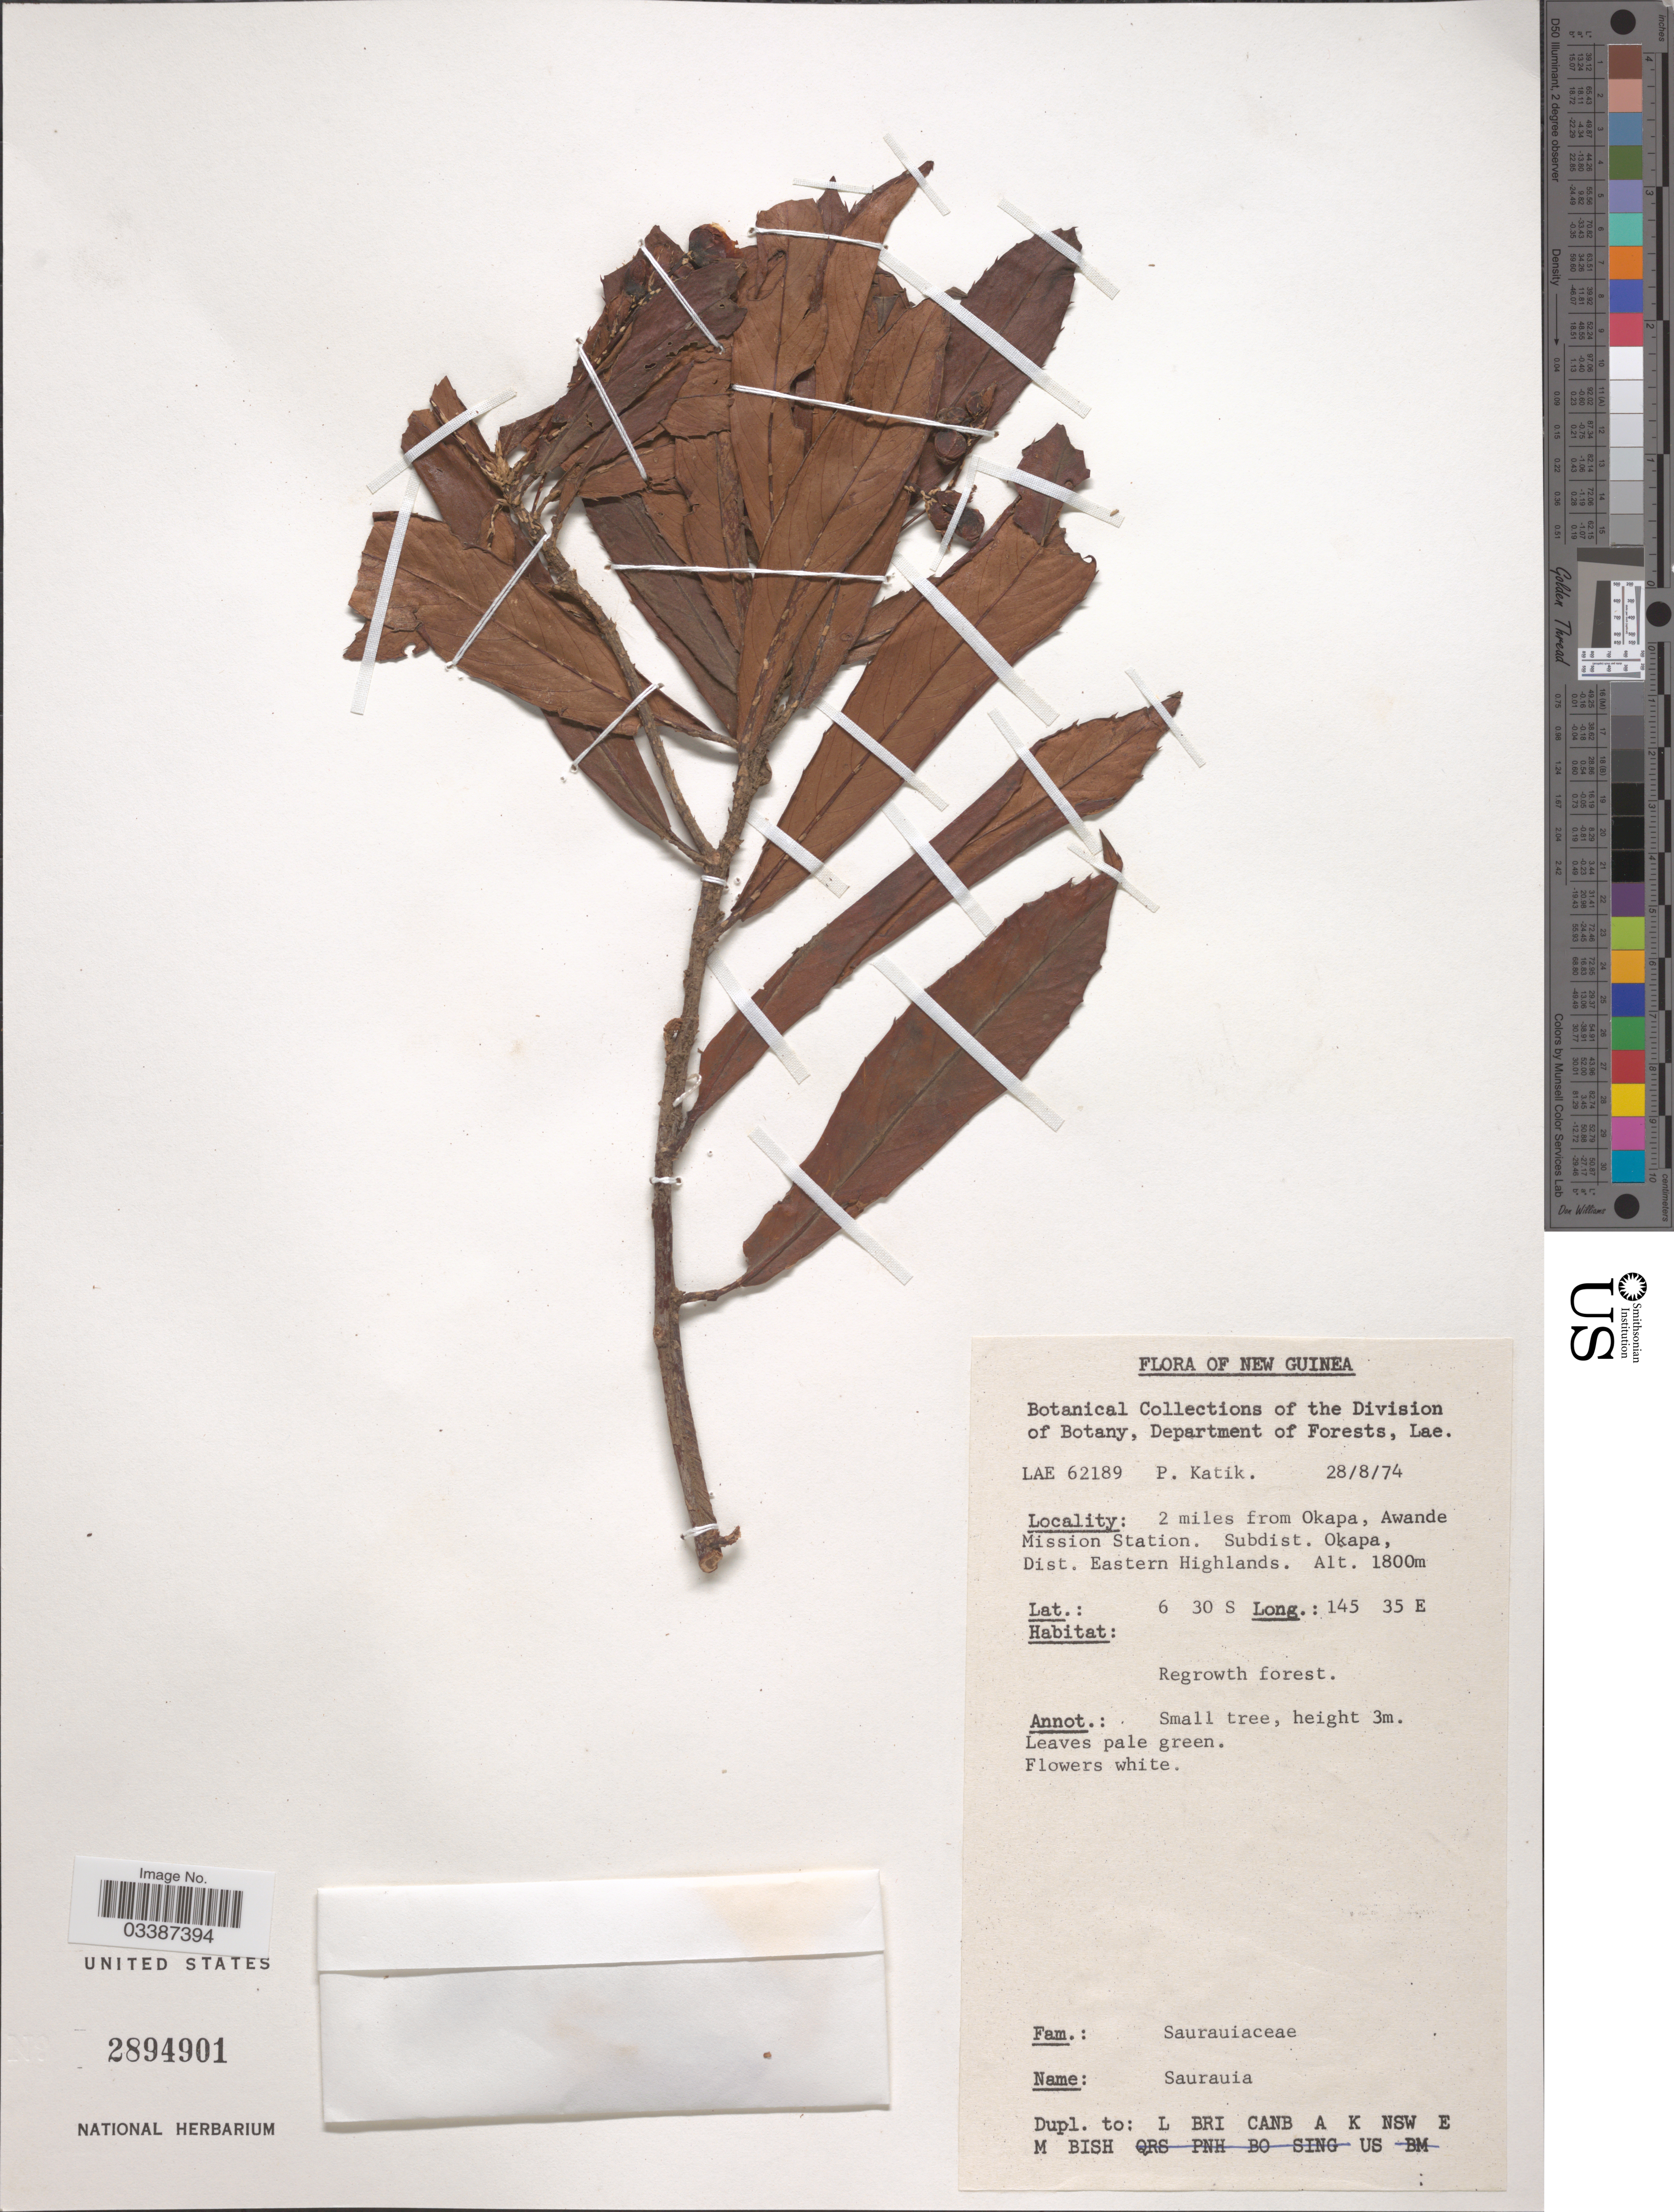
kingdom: Plantae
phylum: Tracheophyta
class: Magnoliopsida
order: Ericales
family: Actinidiaceae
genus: Saurauia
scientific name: Saurauia sp.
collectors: P. Katik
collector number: LAE 62189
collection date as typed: Transcribed d/m/y: 28/8/74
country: Papua New Guinea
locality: New Guinea. 2 miles from Okapa, Awande Mission Station. Subdist. Okapa, Dist. Eastern Highlands.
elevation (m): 1800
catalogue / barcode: US 2894901